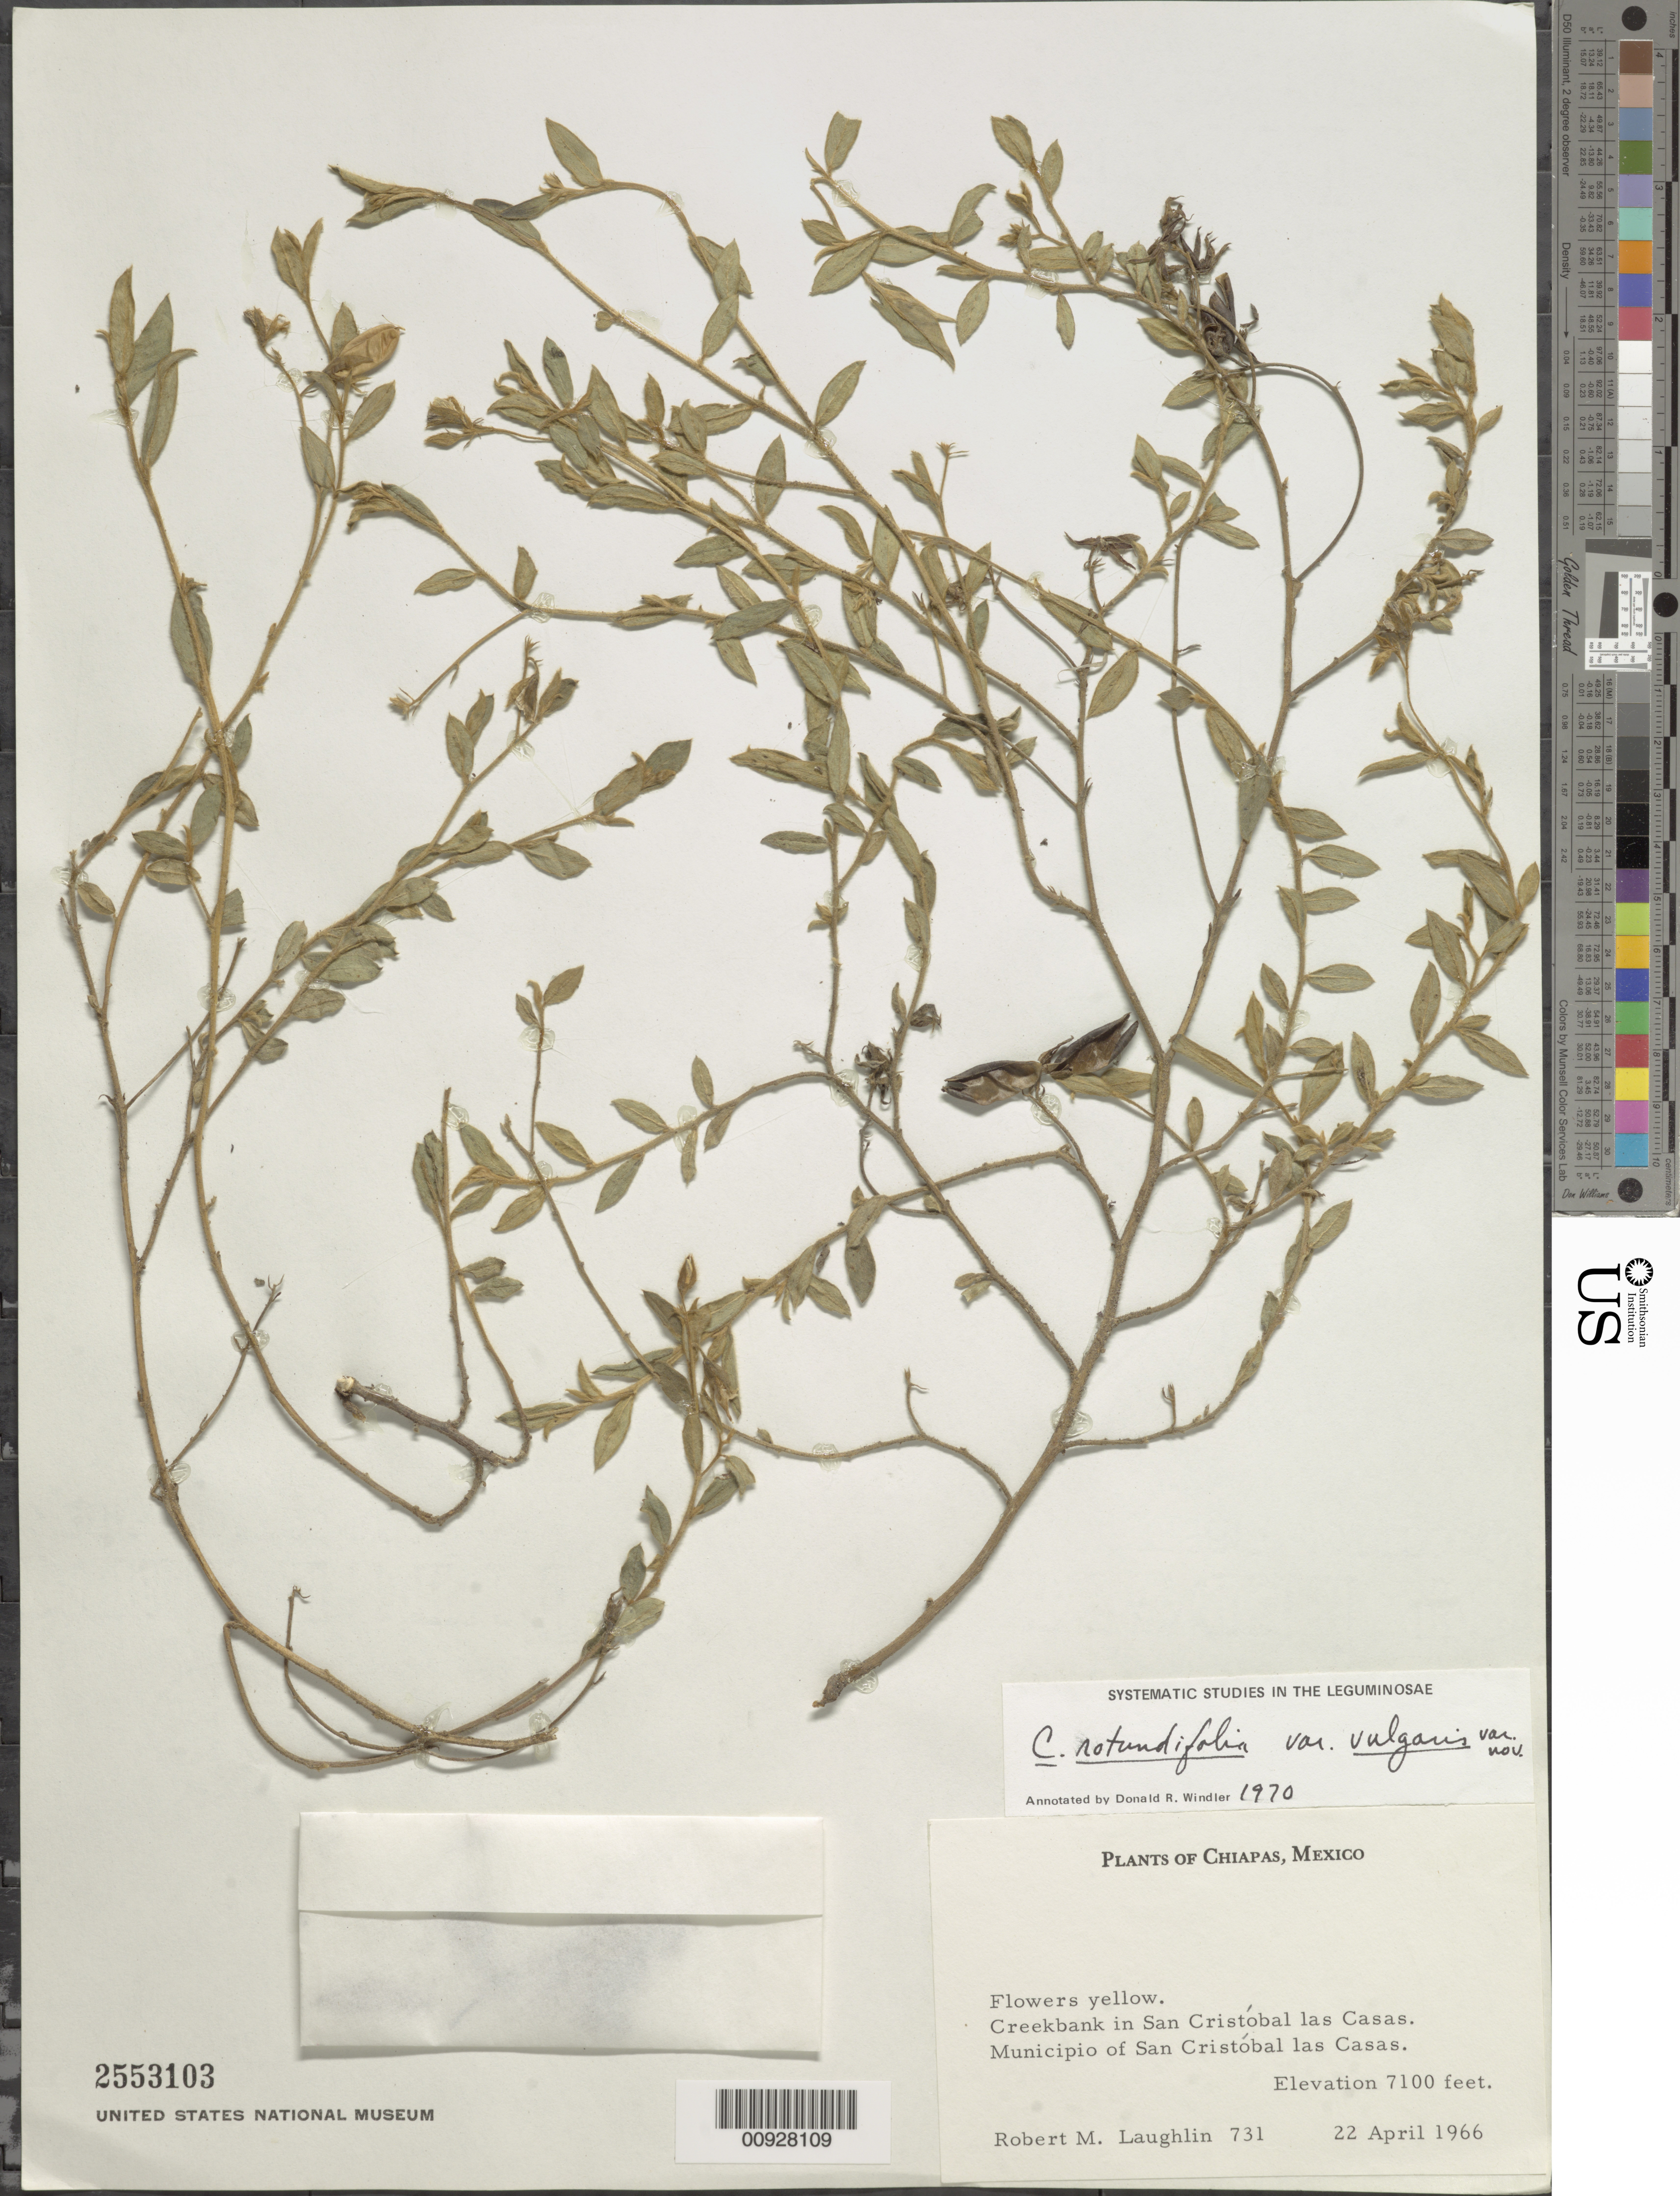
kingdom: Plantae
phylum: Tracheophyta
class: Magnoliopsida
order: Fabales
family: Fabaceae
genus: Crotalaria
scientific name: Crotalaria rotundifolia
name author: Walter ex J.F. Gmel.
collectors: R. M. Laughlin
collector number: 731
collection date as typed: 22 Apr 1966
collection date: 1966-04-22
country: Mexico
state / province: Chiapas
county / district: San Cristóbal de las Casas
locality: Creekbank in San Cristóbal las Casas. Municipio of San Cristóbal las Casas, Chiapas.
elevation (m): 2164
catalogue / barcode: US 2553103